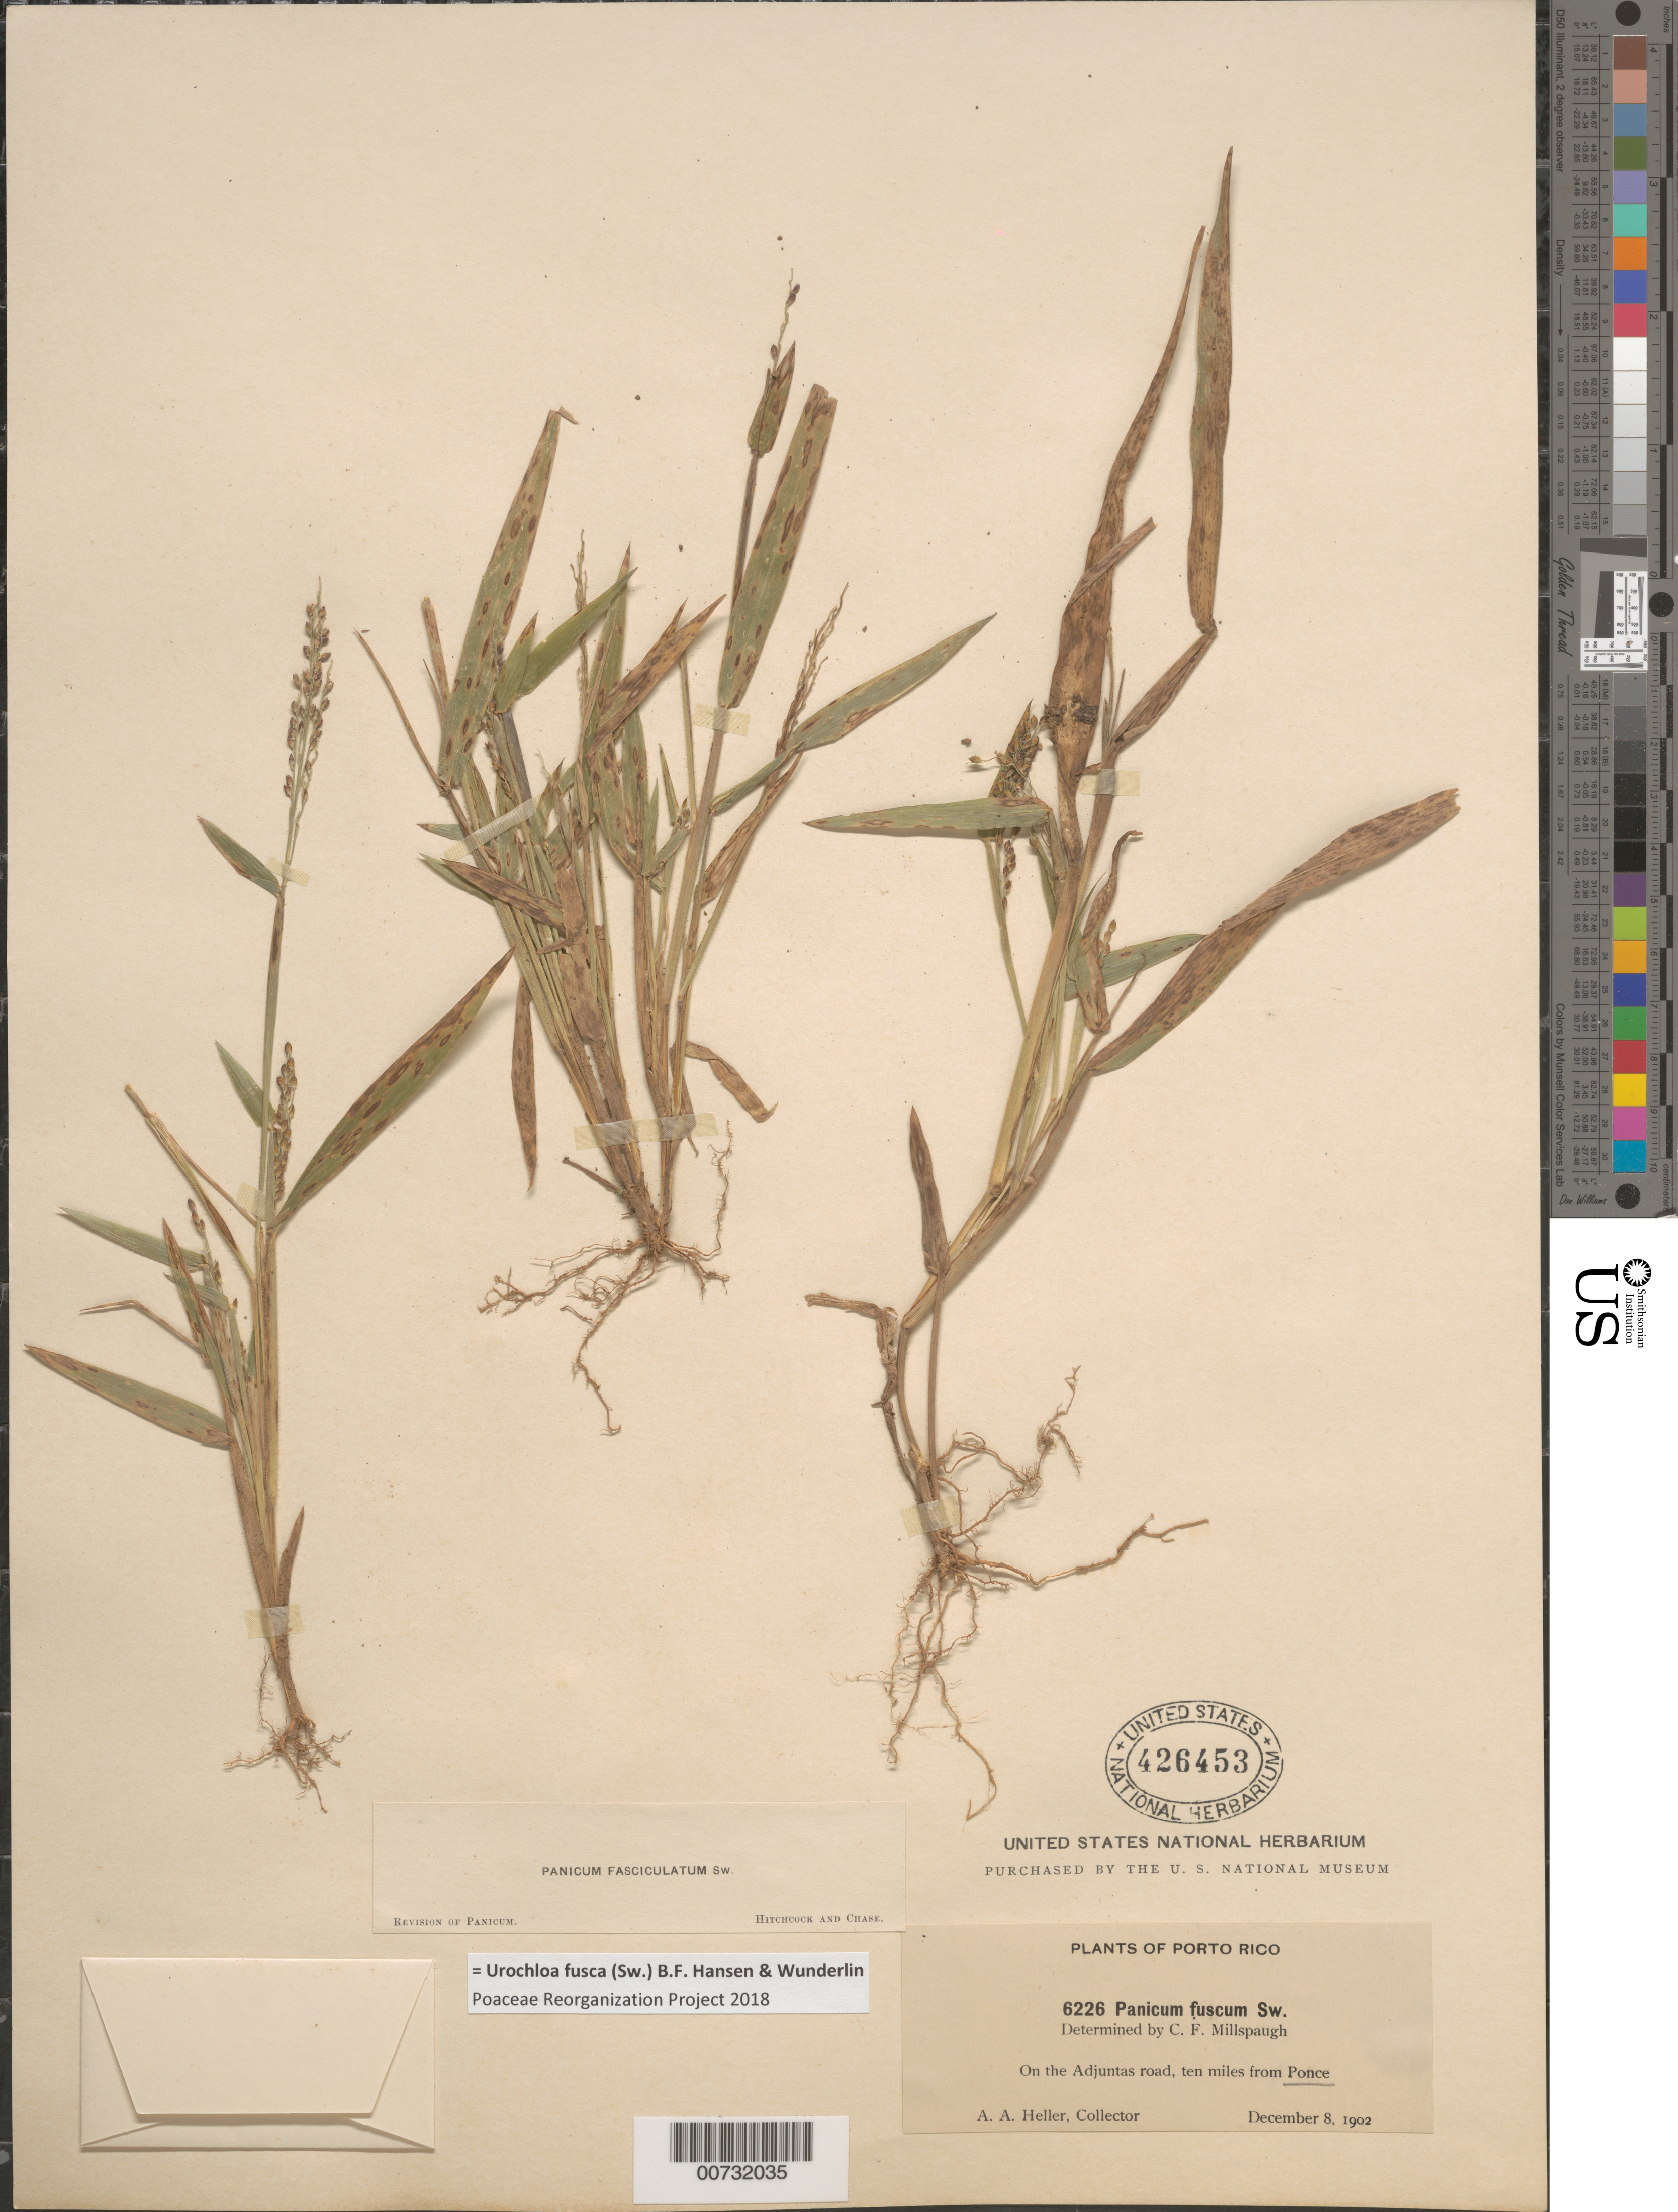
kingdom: Plantae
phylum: Tracheophyta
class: Liliopsida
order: Poales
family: Poaceae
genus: Urochloa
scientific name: Urochloa fusca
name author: (Sw.) B.F. Hansen & Wunderlin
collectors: A. A. Heller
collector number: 6226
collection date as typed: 08 Dec 1902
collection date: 1902-12-08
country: Puerto Rico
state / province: Adjuntas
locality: Adjuntas Road, ten miles from Ponce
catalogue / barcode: US 426453